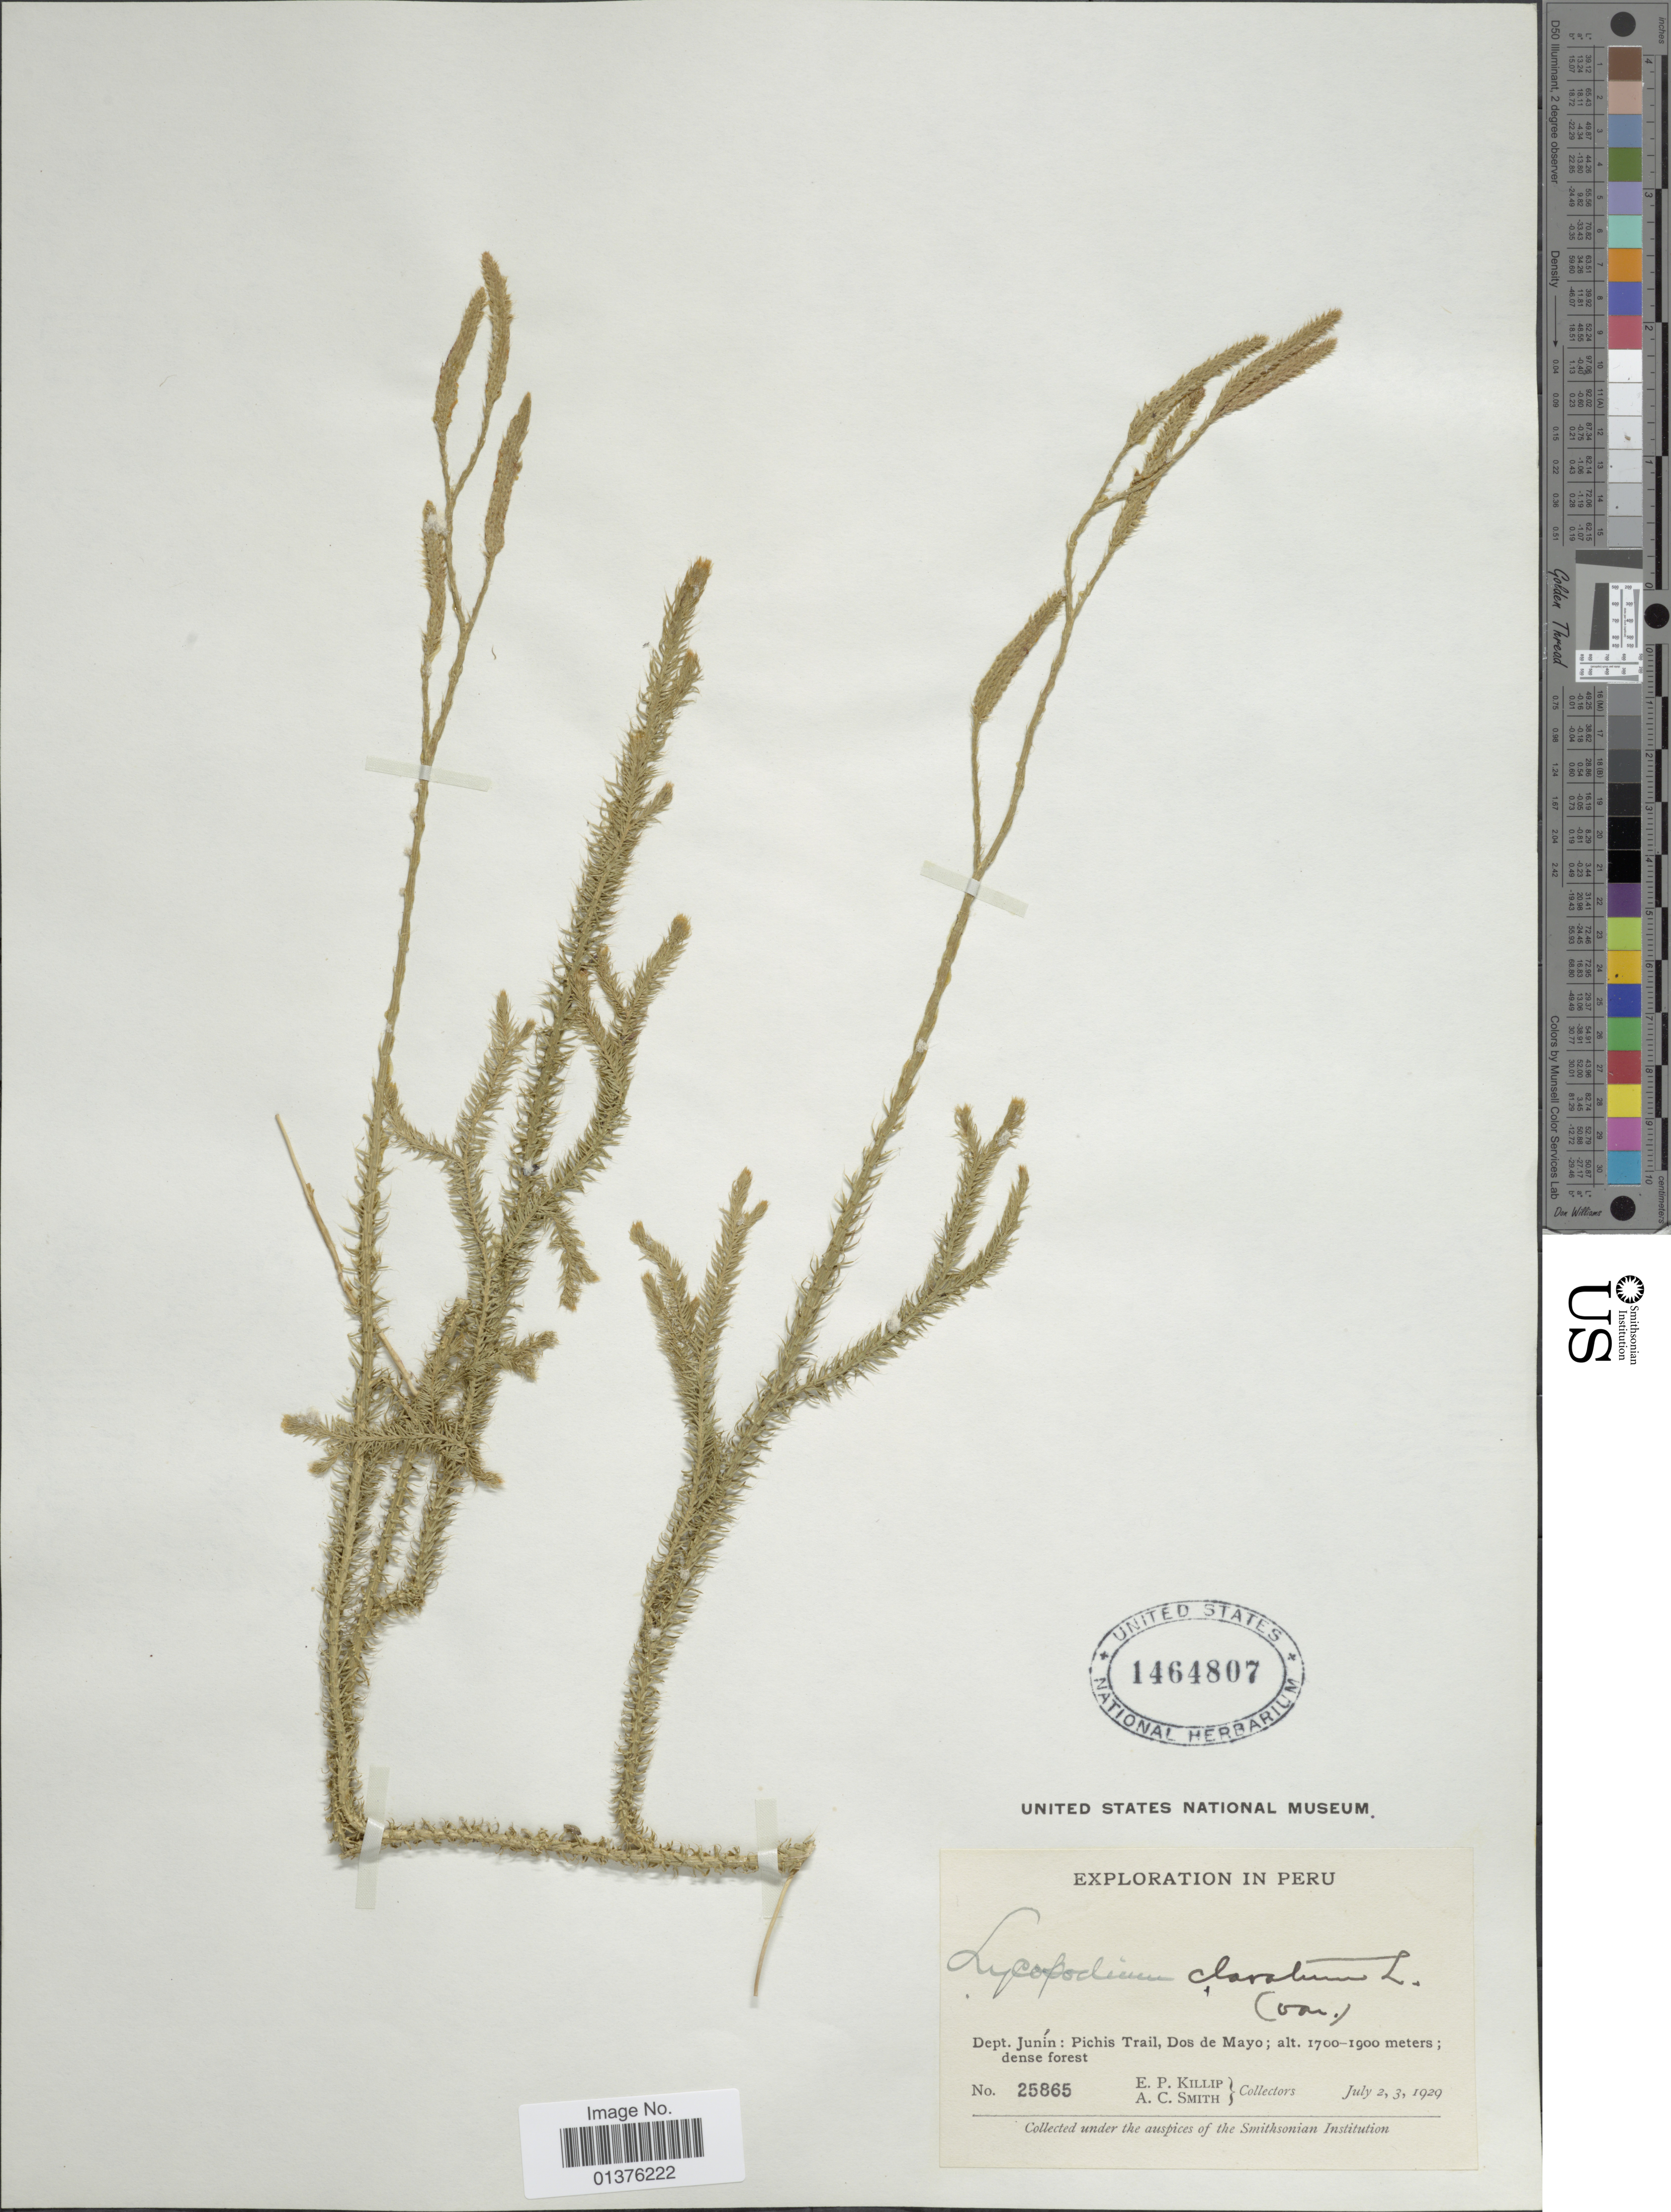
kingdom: Plantae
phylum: Tracheophyta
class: Lycopodiopsida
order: Lycopodiales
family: Lycopodiaceae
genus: Lycopodium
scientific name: Lycopodium clavatum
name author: L.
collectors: E. P. Killip & A. C. Smith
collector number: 25865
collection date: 1929-07-02/1929-07-03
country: Peru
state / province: Junín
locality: Pichis Trail Dos de Mayo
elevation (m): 1700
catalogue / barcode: US 1464807